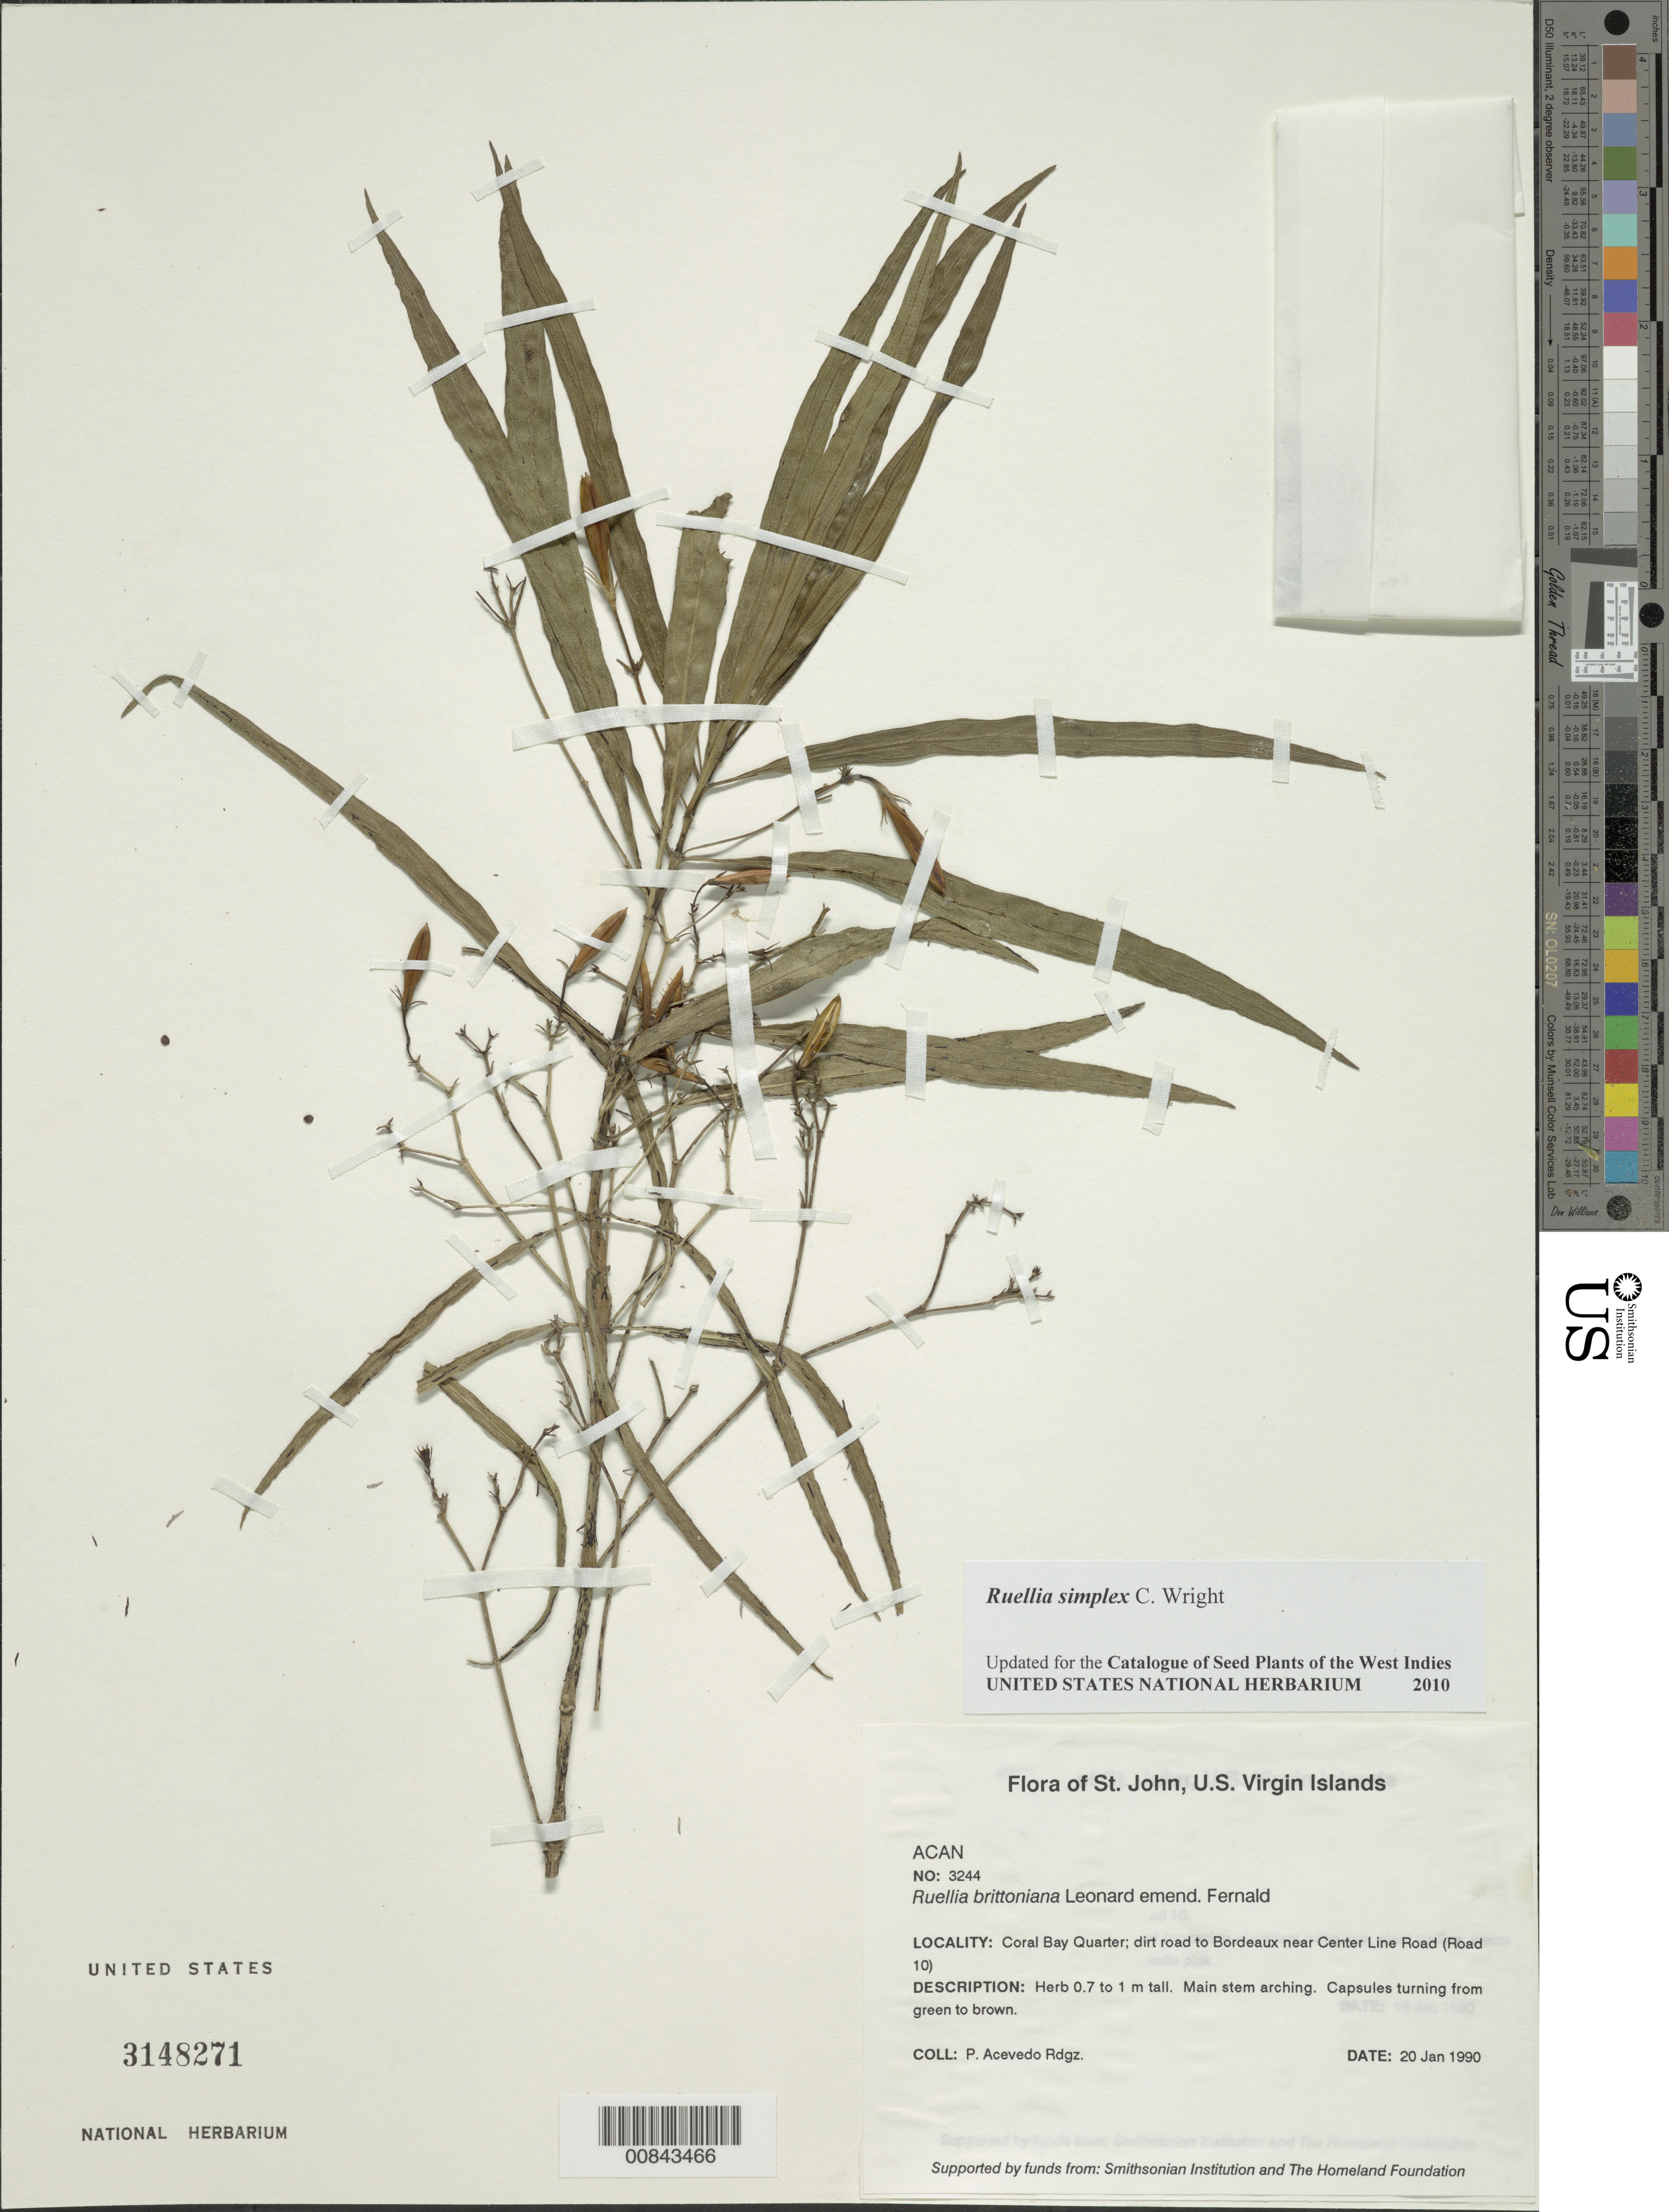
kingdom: Plantae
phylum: Tracheophyta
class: Magnoliopsida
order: Lamiales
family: Acanthaceae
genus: Ruellia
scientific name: Ruellia brittoniana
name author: Leonard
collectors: P. Acevedo-Rodr.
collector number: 3244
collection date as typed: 20 Jan 1990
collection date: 1990-01-20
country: U.S. Virgin Islands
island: St. John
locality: Coral Bay Quarter; dirt road to Bordeaux near Center Line Road (Road 10)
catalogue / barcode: US 3148271